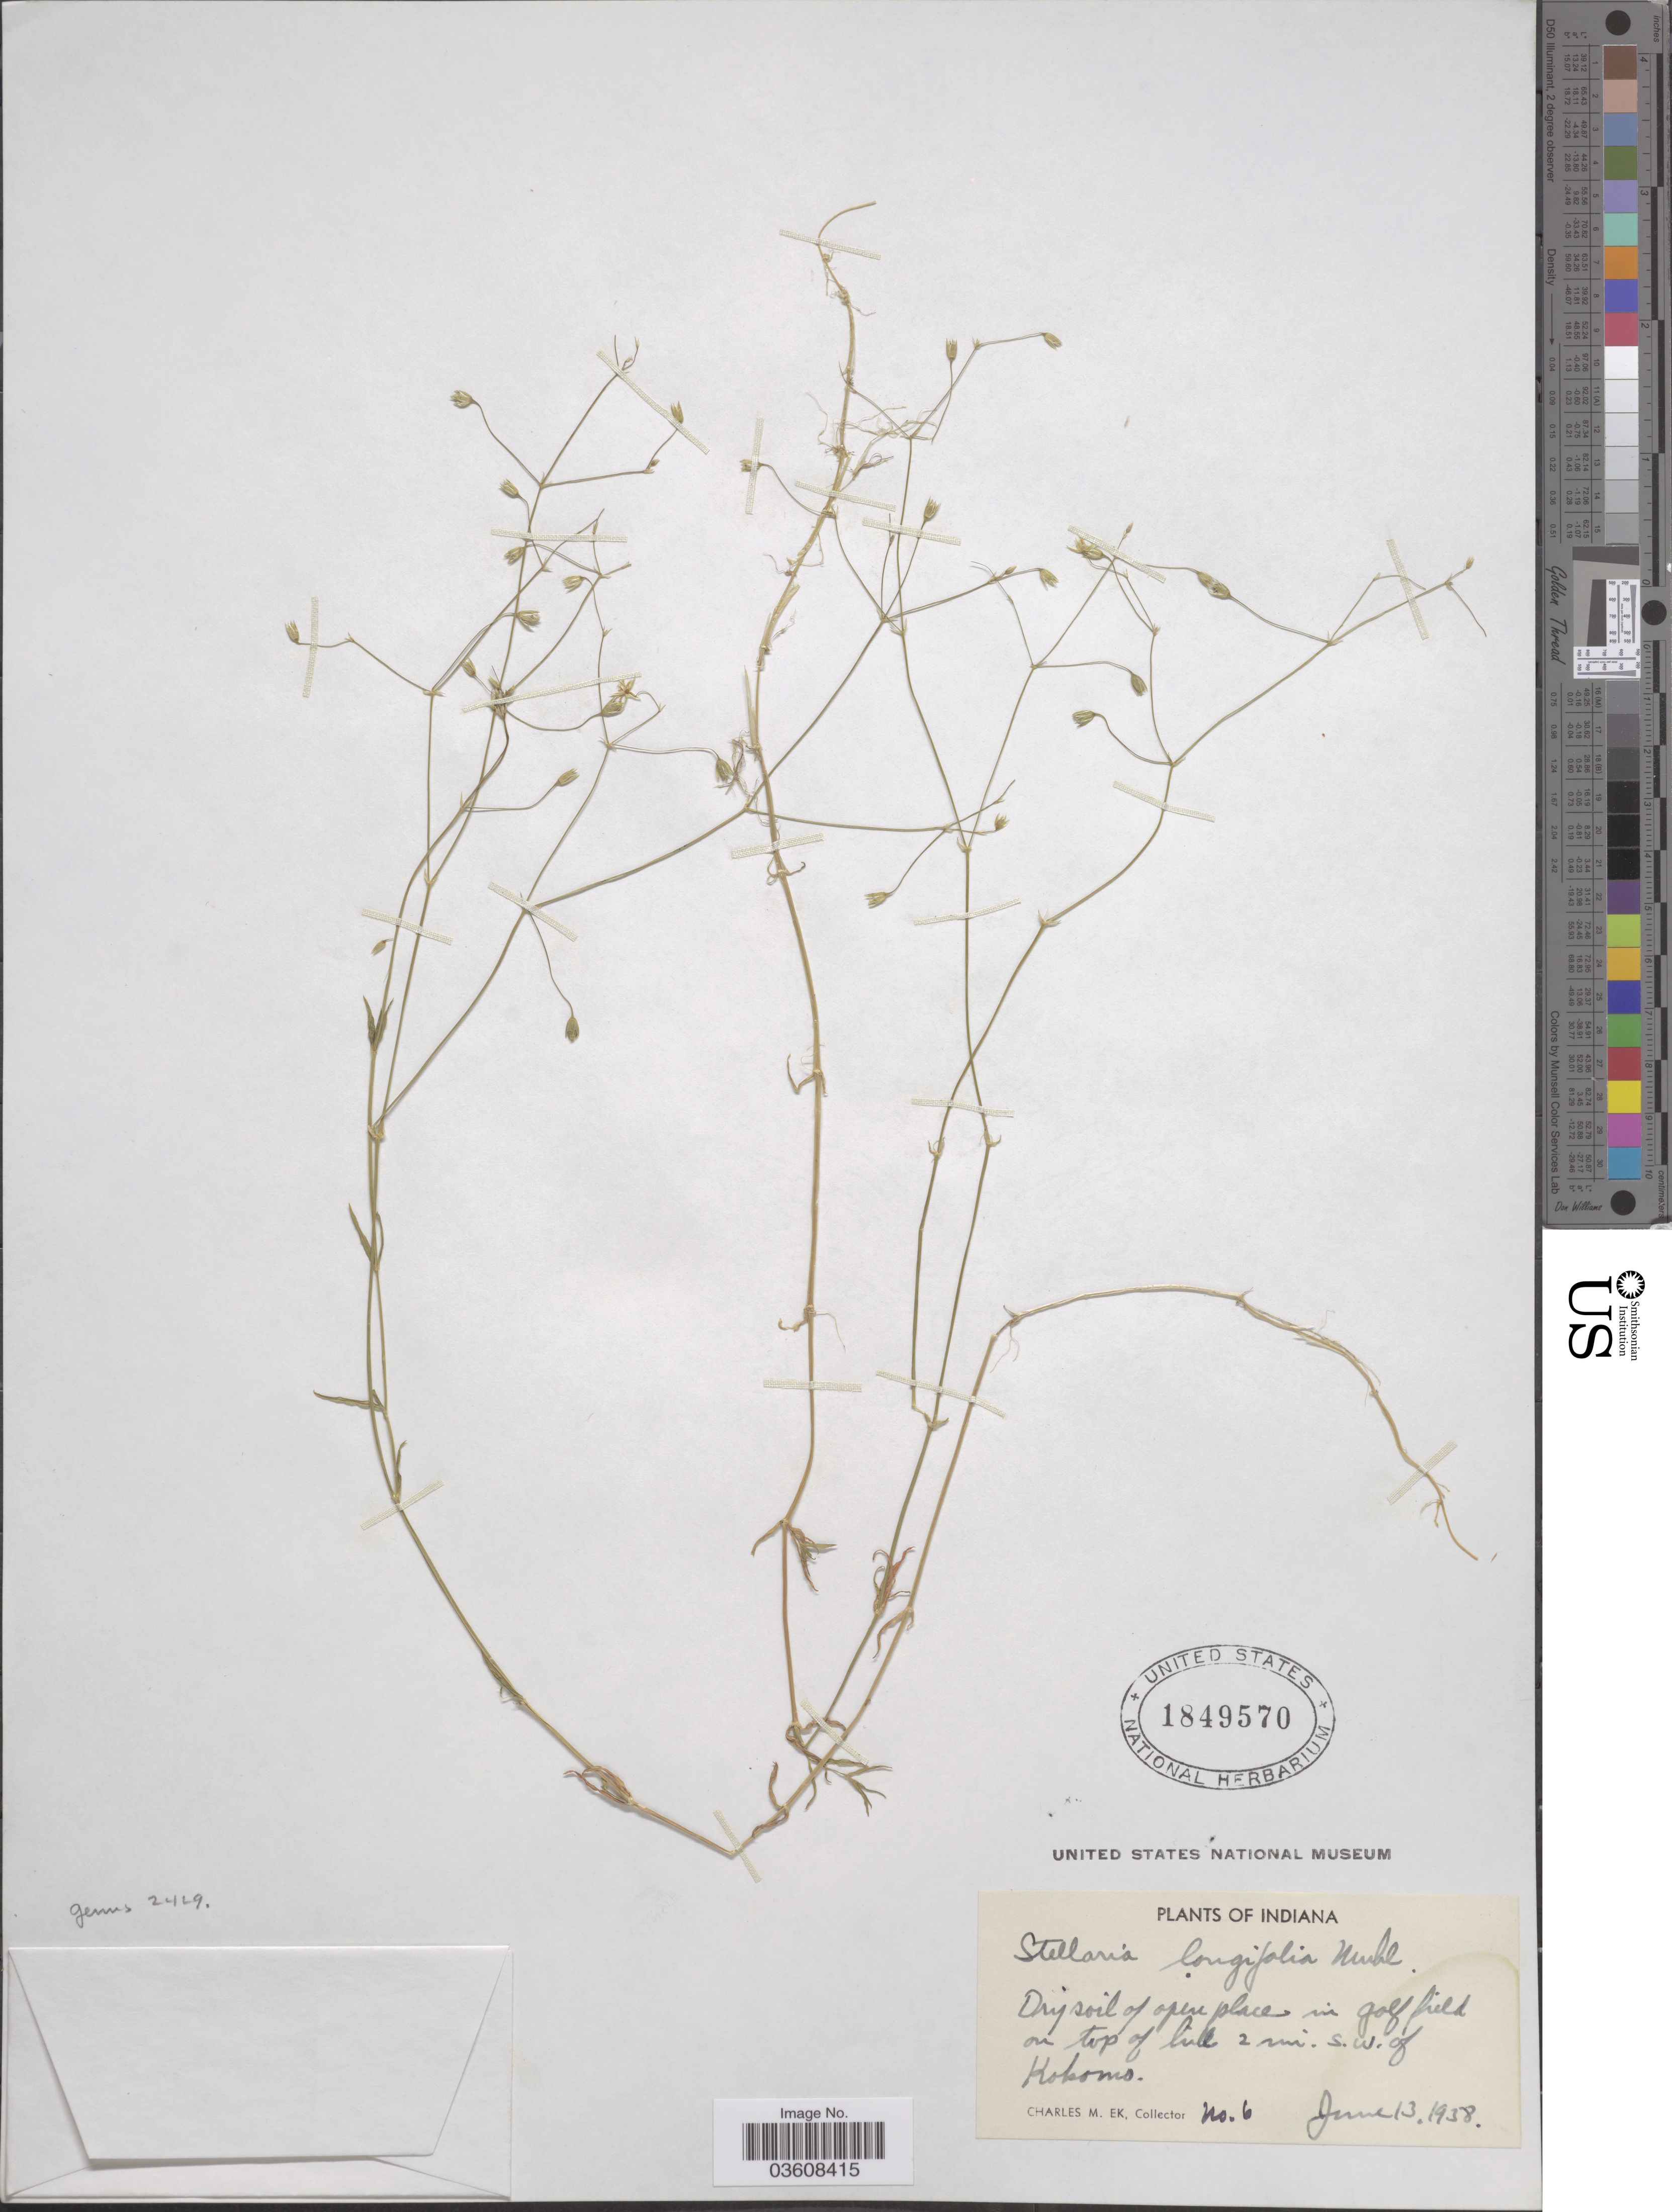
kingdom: Plantae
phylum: Tracheophyta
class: Magnoliopsida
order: Caryophyllales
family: Caryophyllaceae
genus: Stellaria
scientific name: Stellaria longifolia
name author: Muhl. ex Willd.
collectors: C. Ek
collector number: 6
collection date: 1938-06-13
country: United States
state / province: Indiana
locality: Dry soil of open place in golf field on top of hill 2 mi. S.W. of Kokomo.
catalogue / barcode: US 1849570